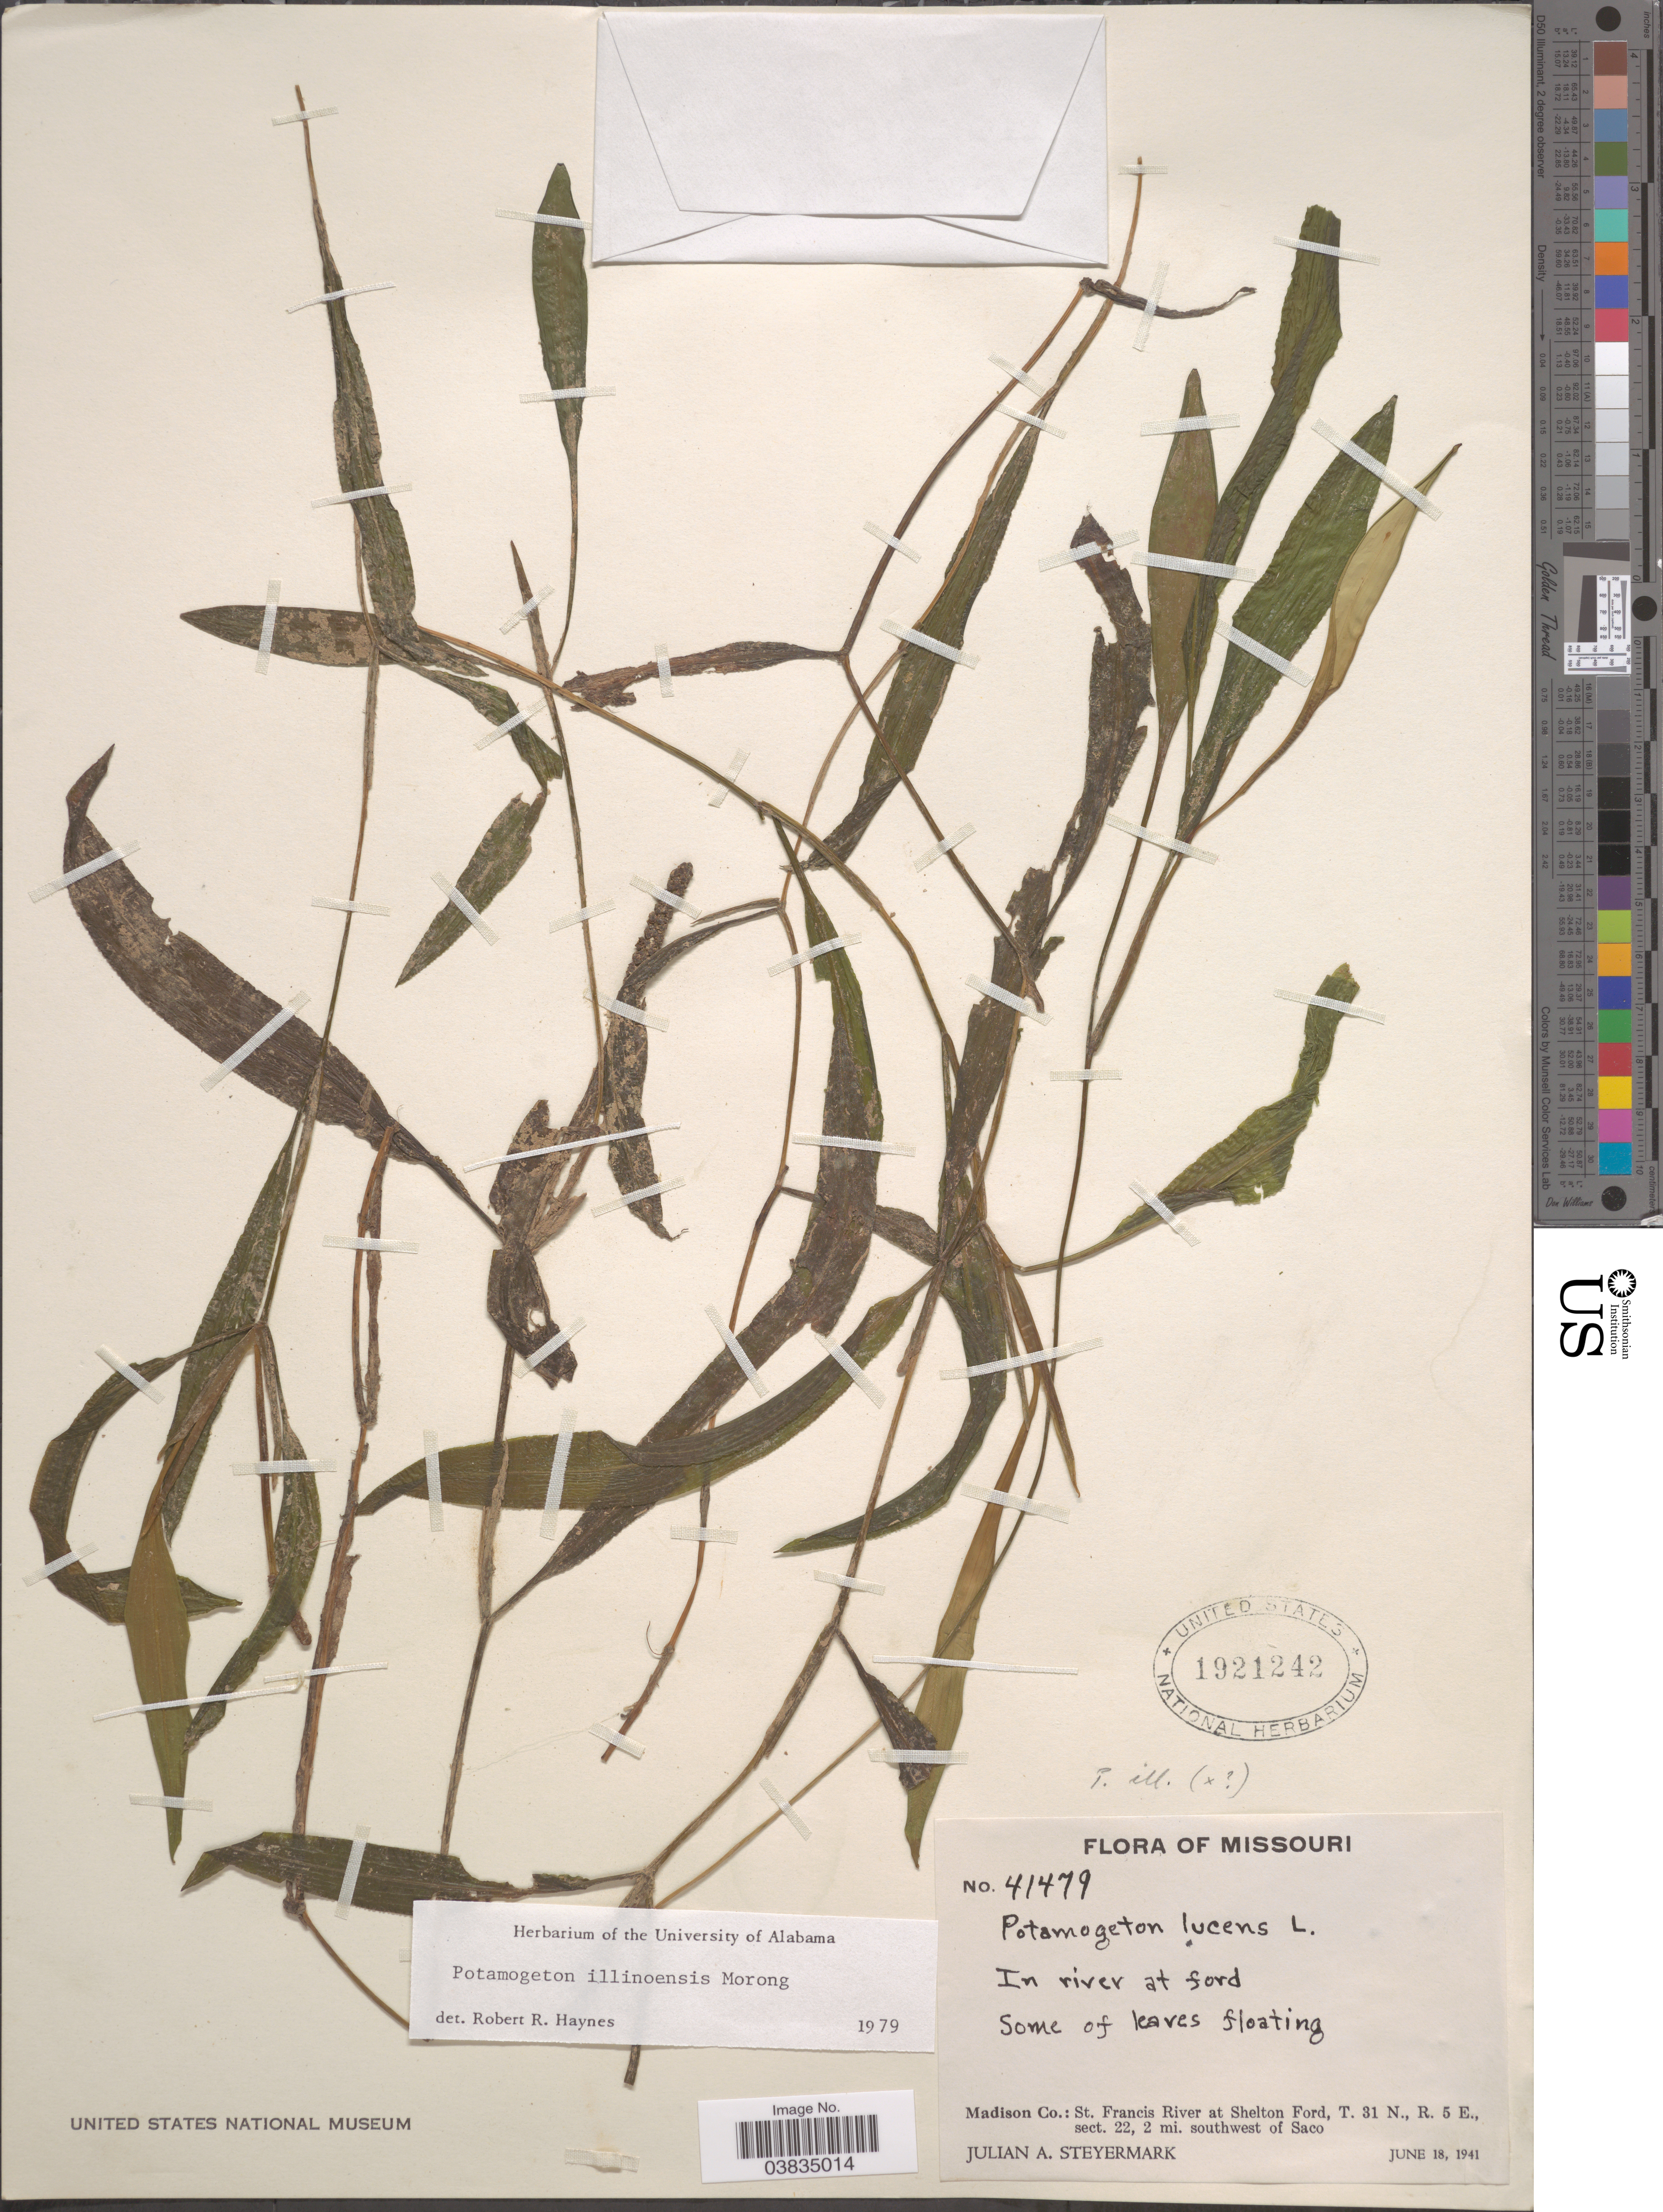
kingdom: Plantae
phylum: Tracheophyta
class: Liliopsida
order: Alismatales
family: Potamogetonaceae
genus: Potamogeton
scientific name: Potamogeton illinoensis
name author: Morong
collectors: J. Steyermark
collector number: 41479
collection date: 1941-06-18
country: United States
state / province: Missouri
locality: Madison Co.: St. Francis River at Shelton Ford, T. 31 N., R. 5 E., sect. 22, 2 mi. southwest of Saco.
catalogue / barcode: US 1921242